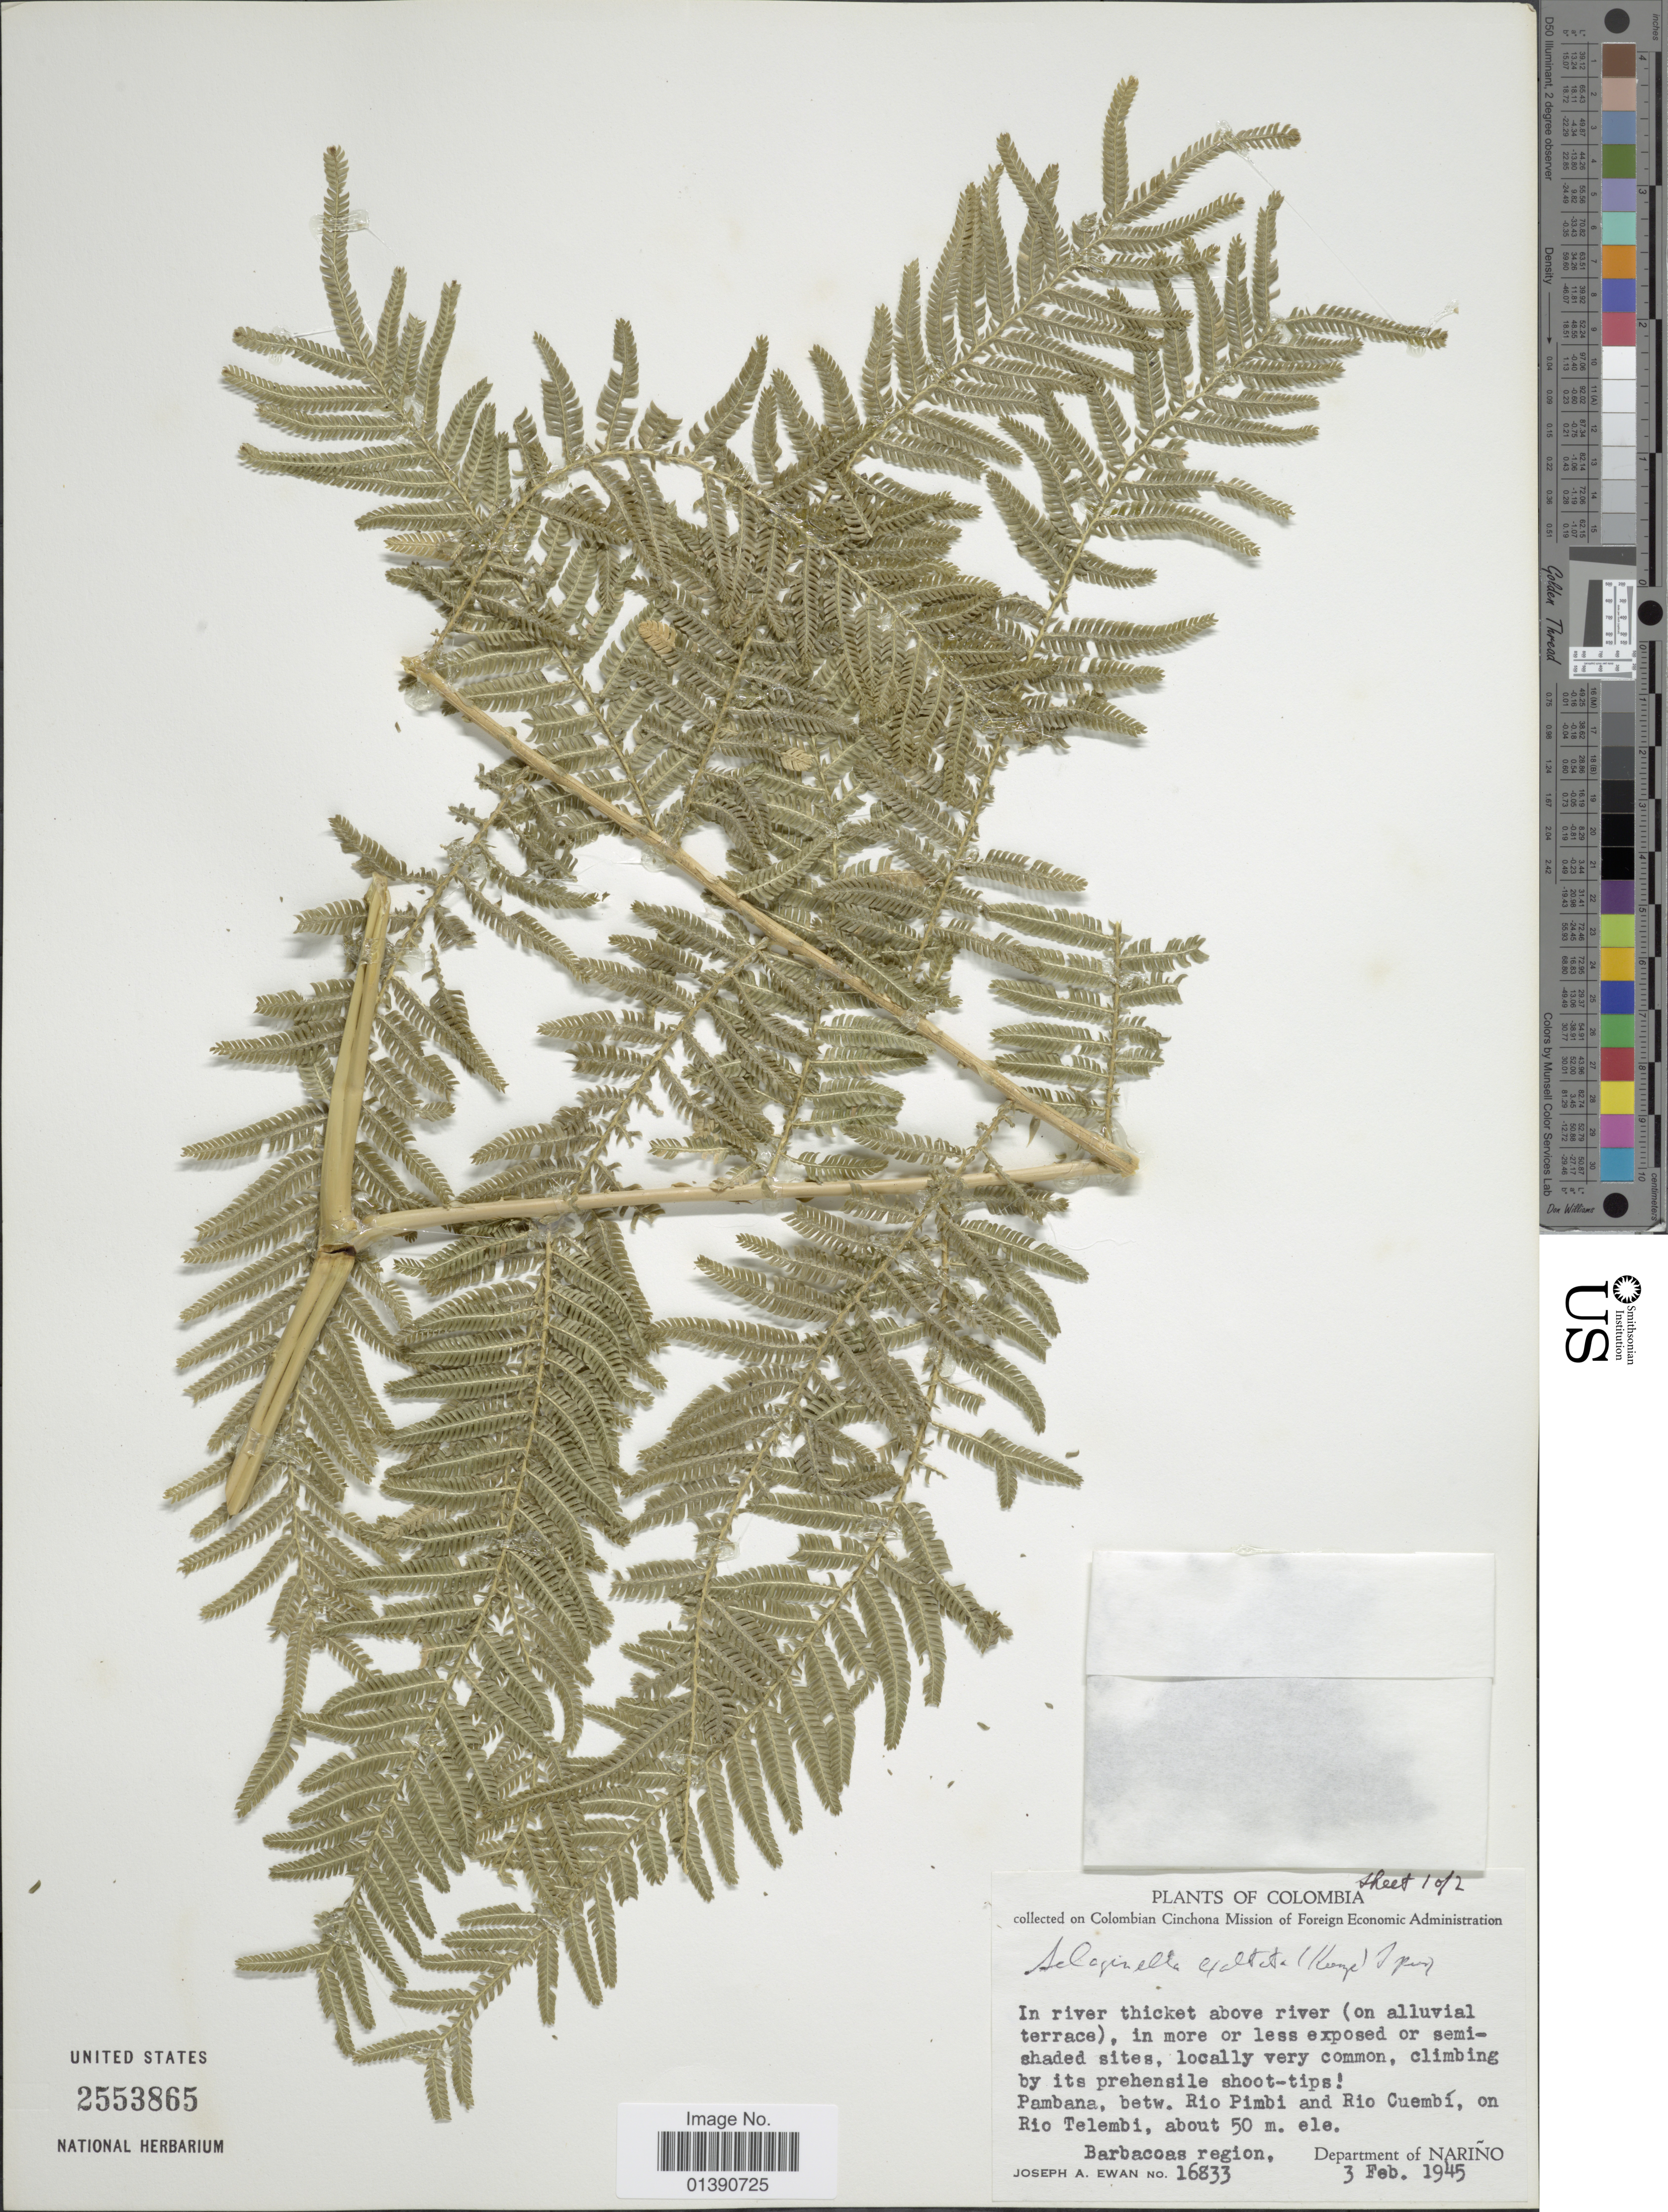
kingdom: Plantae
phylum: Tracheophyta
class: Lycopodiopsida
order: Selaginellales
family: Selaginellaceae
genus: Selaginella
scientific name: Selaginella exaltata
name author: (Kunze) Spring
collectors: J. A. Ewan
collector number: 16833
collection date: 1945-02-03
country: Colombia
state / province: Nariño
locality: Pambana, betw Rio Pimbi and Rio Cuembi, on Rio Telembi, Barbacoas region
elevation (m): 50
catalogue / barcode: US 2553865